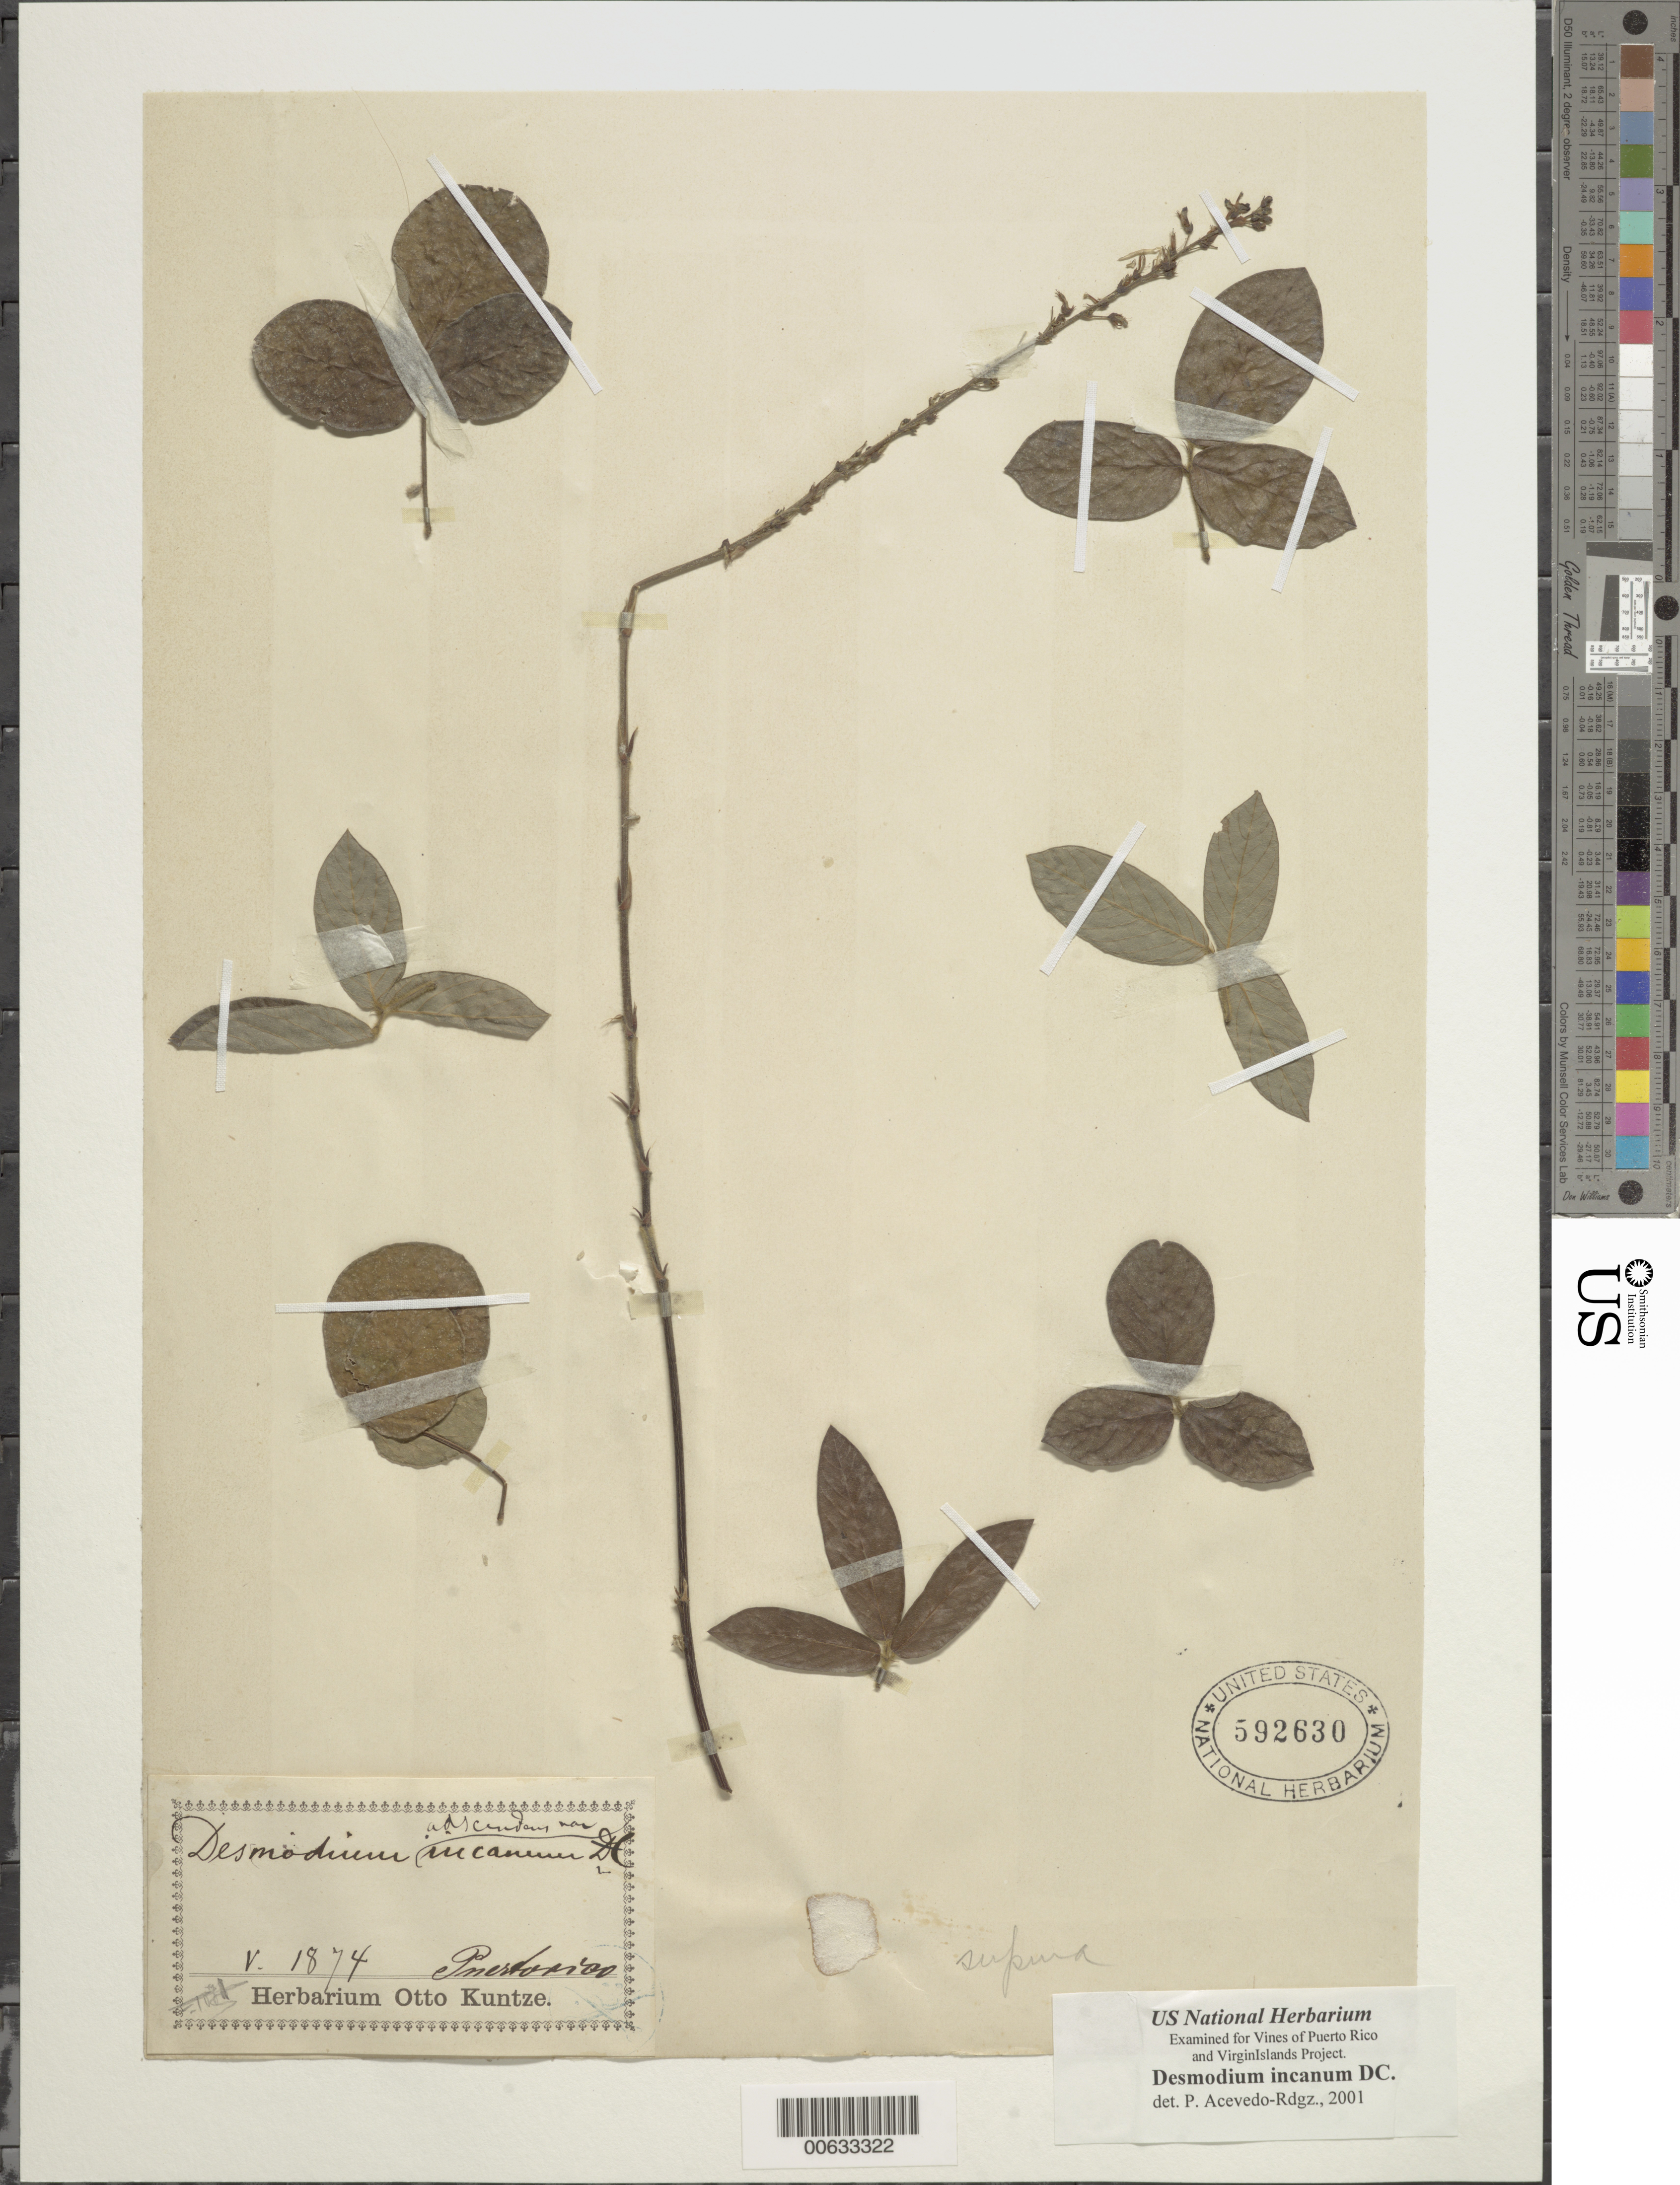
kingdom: Plantae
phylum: Tracheophyta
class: Magnoliopsida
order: Fabales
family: Fabaceae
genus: Desmodium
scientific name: Desmodium incanum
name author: (Sw.) DC.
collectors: ex Herb. O. Kuntze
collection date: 1874-05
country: Puerto Rico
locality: Puertorico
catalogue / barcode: US 592630